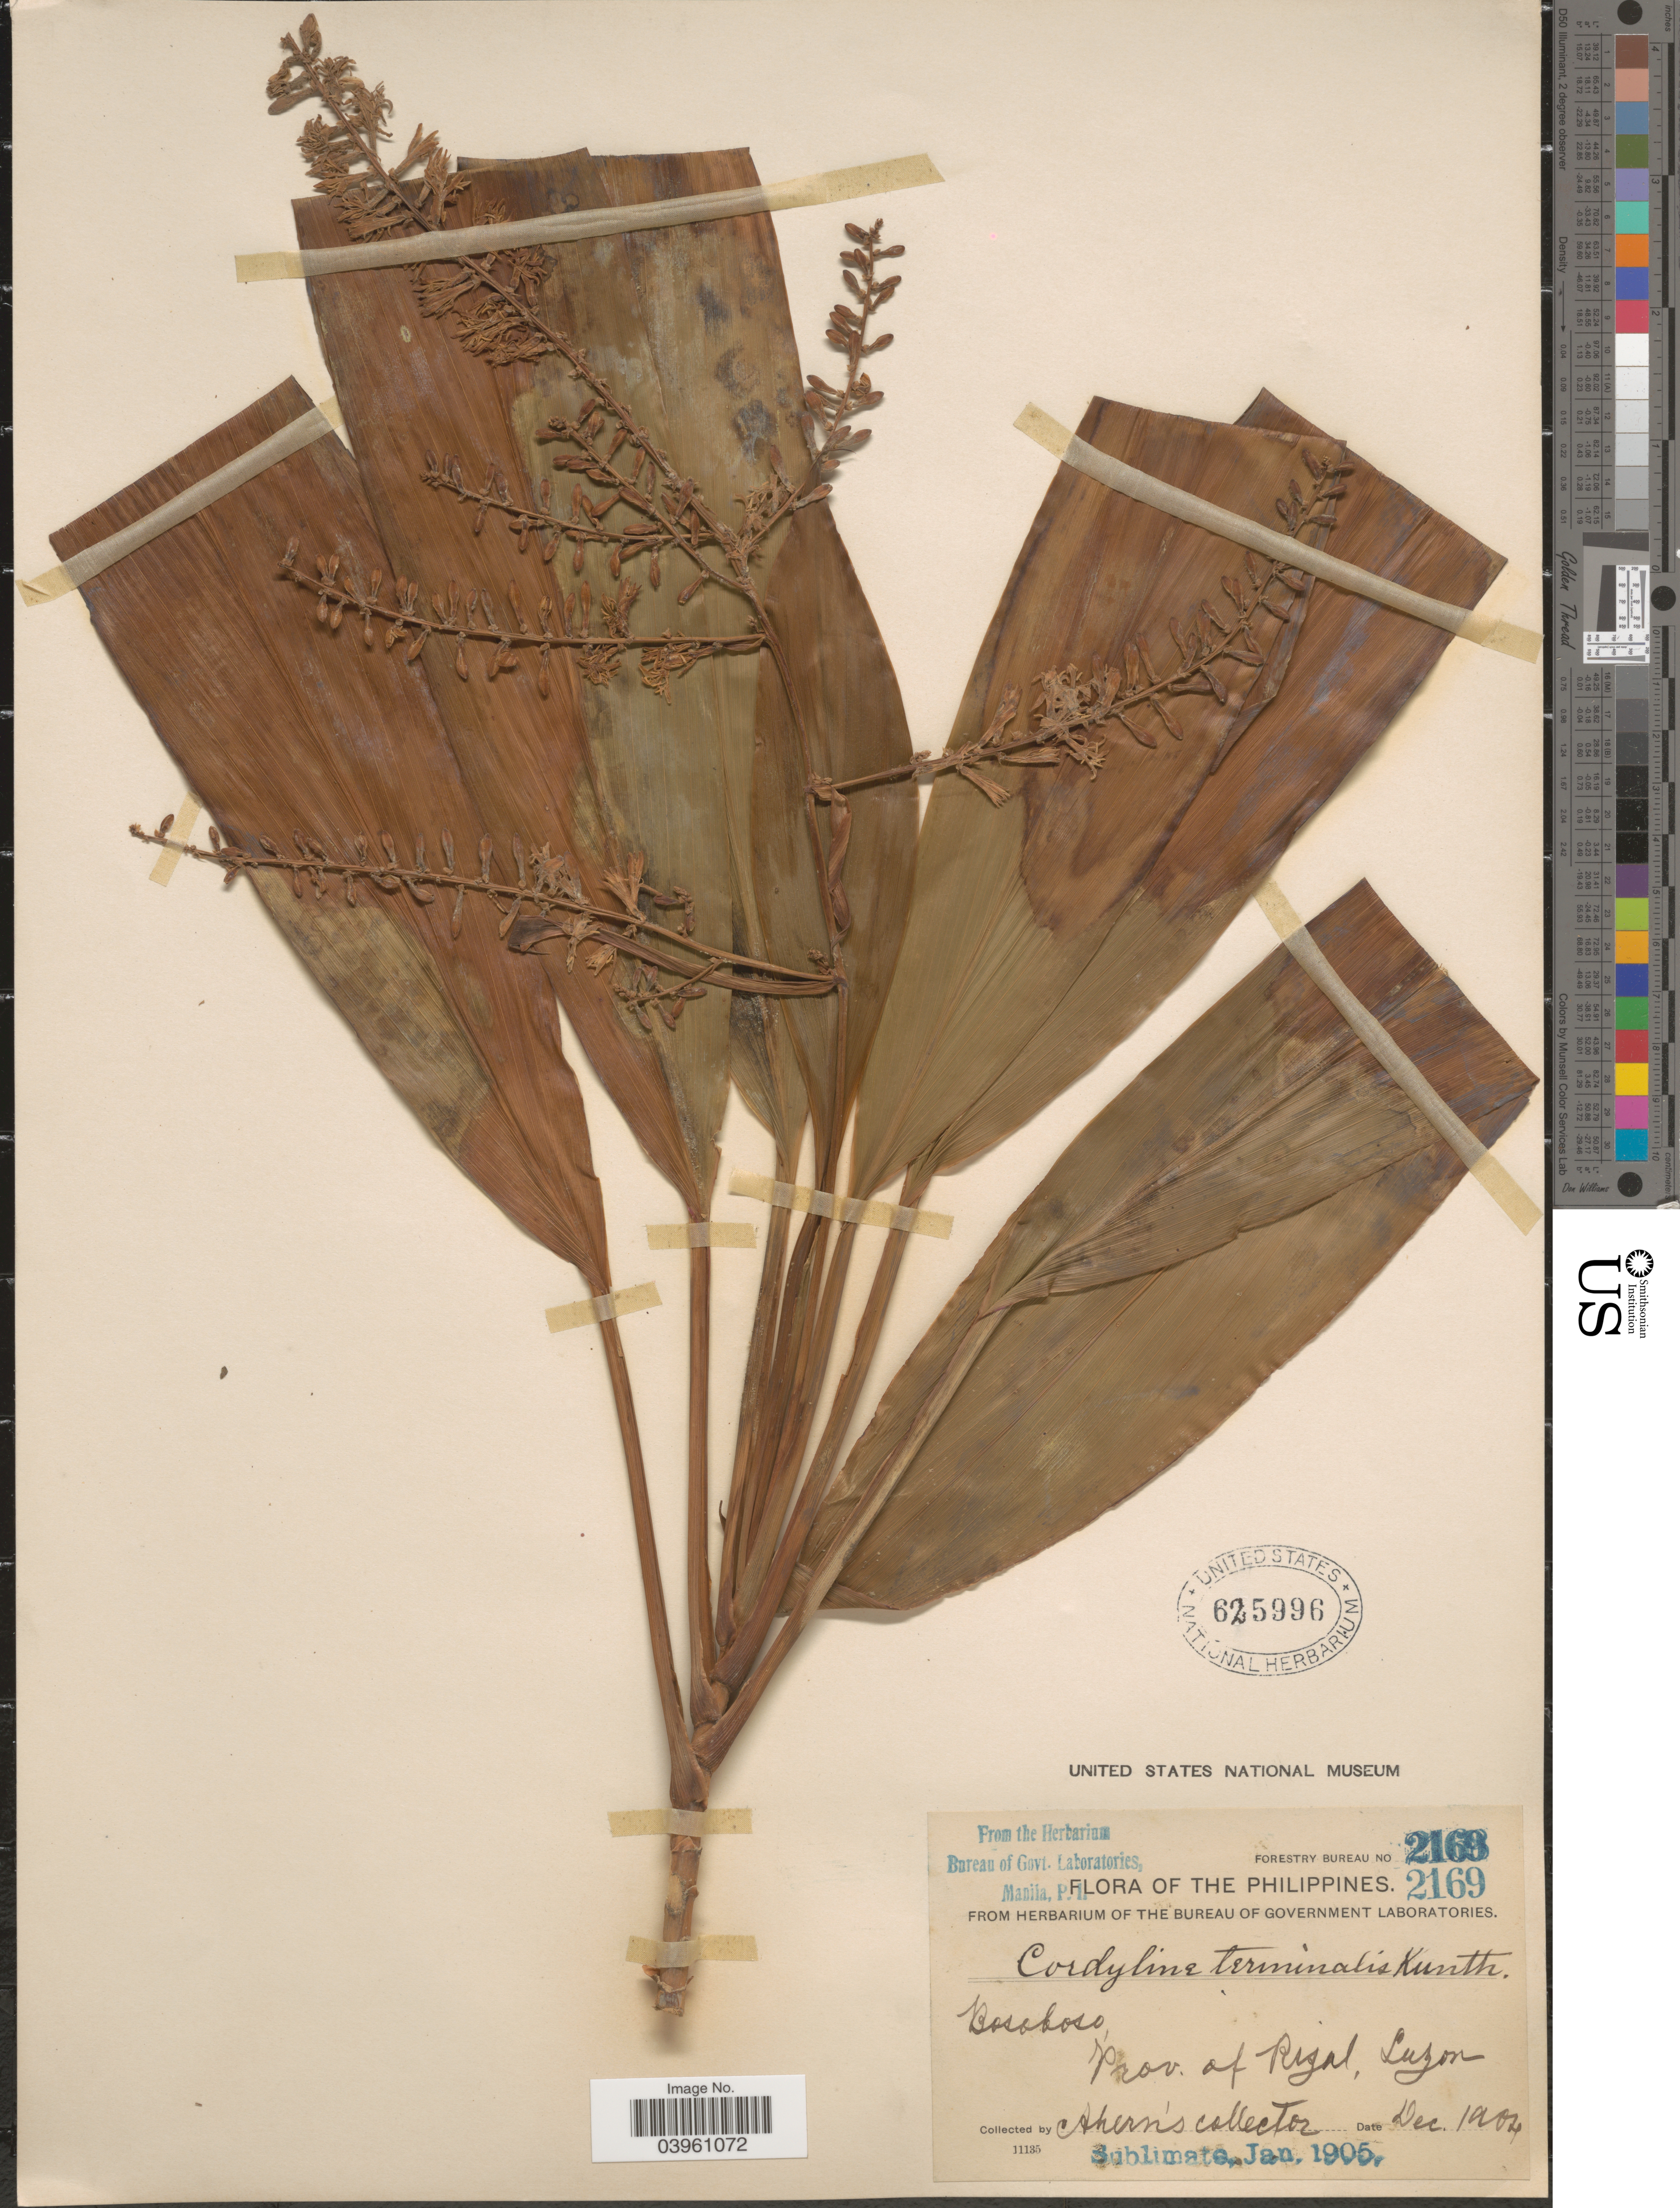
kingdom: Plantae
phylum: Tracheophyta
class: Liliopsida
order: Asparagales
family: Asparagaceae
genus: Taetsia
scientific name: Taetsia terminalis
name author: W. Wight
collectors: Ahern's collector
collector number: Forestry Bureau 2169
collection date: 1902-12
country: Philippines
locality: Bosoboso, Prov. of Rizal, Luzon.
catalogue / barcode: US 625996